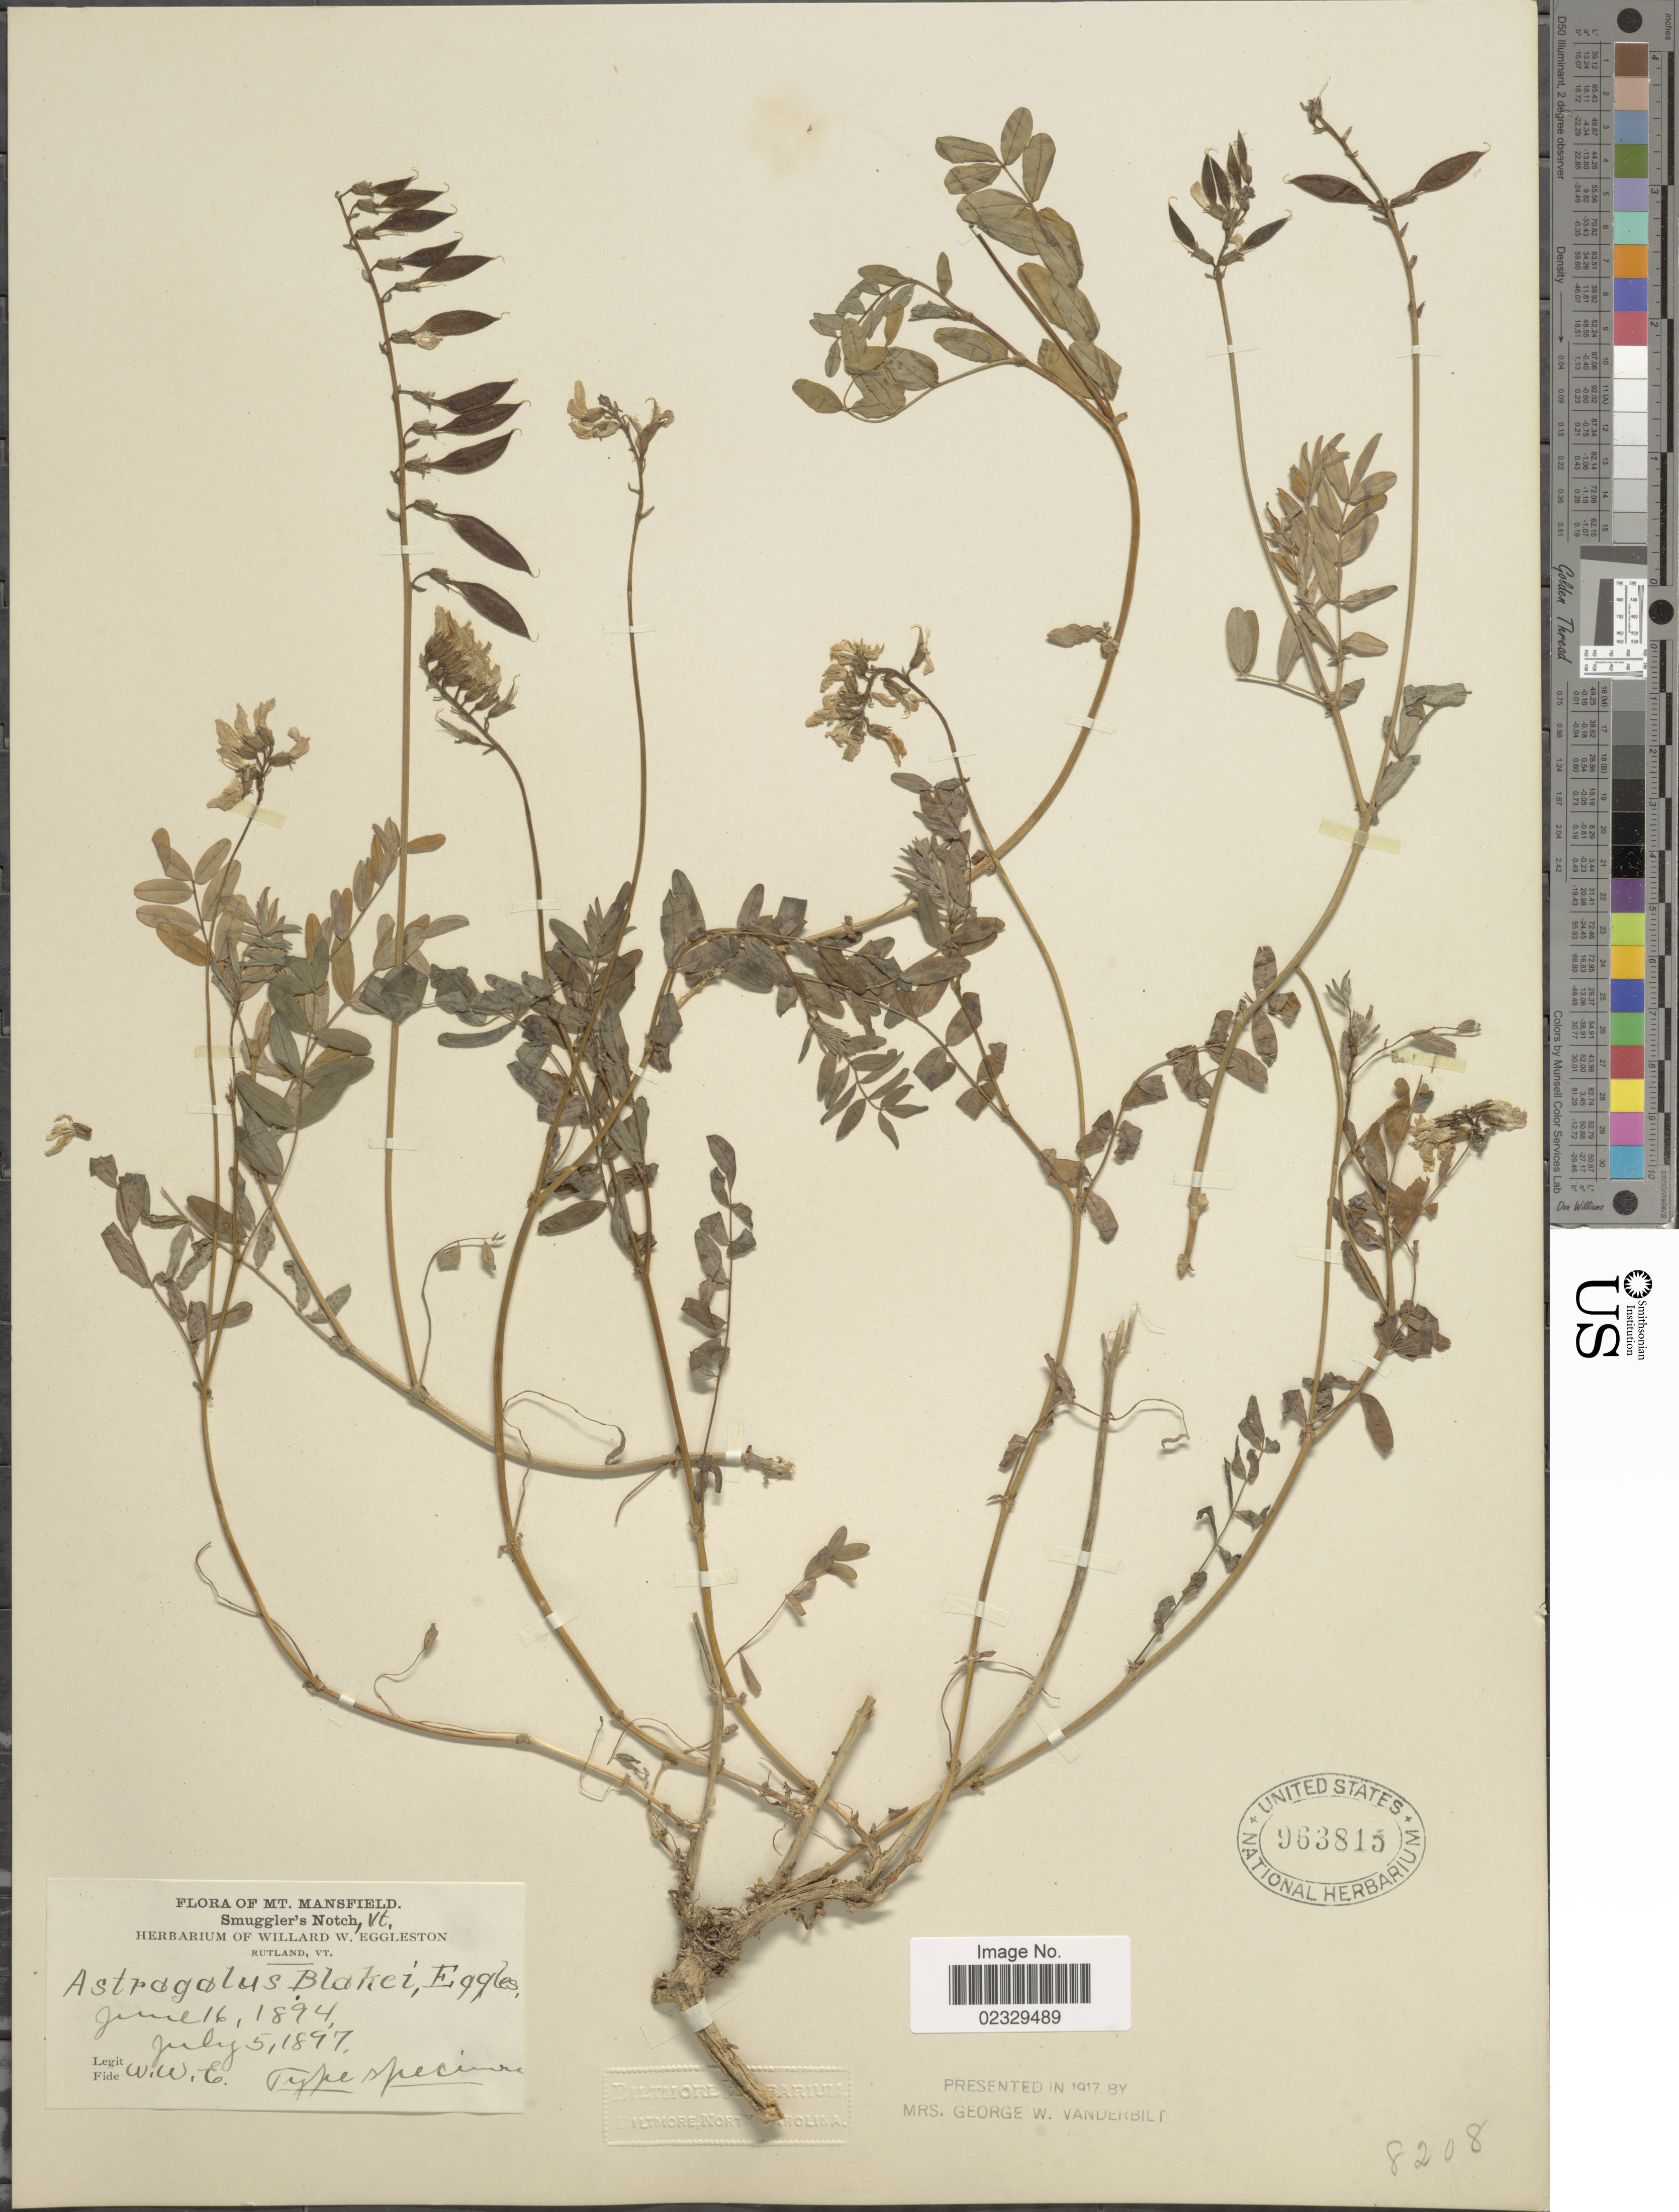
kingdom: Plantae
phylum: Tracheophyta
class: Magnoliopsida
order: Fabales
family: Fabaceae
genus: Astragalus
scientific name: Astragalus blakei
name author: Eggl.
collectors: W. W. Eggleston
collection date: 1894-06-16/1897-07-05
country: United States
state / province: Vermont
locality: Smuggler's Notch. Mt. Mansfield, Stowe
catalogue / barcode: US 963815